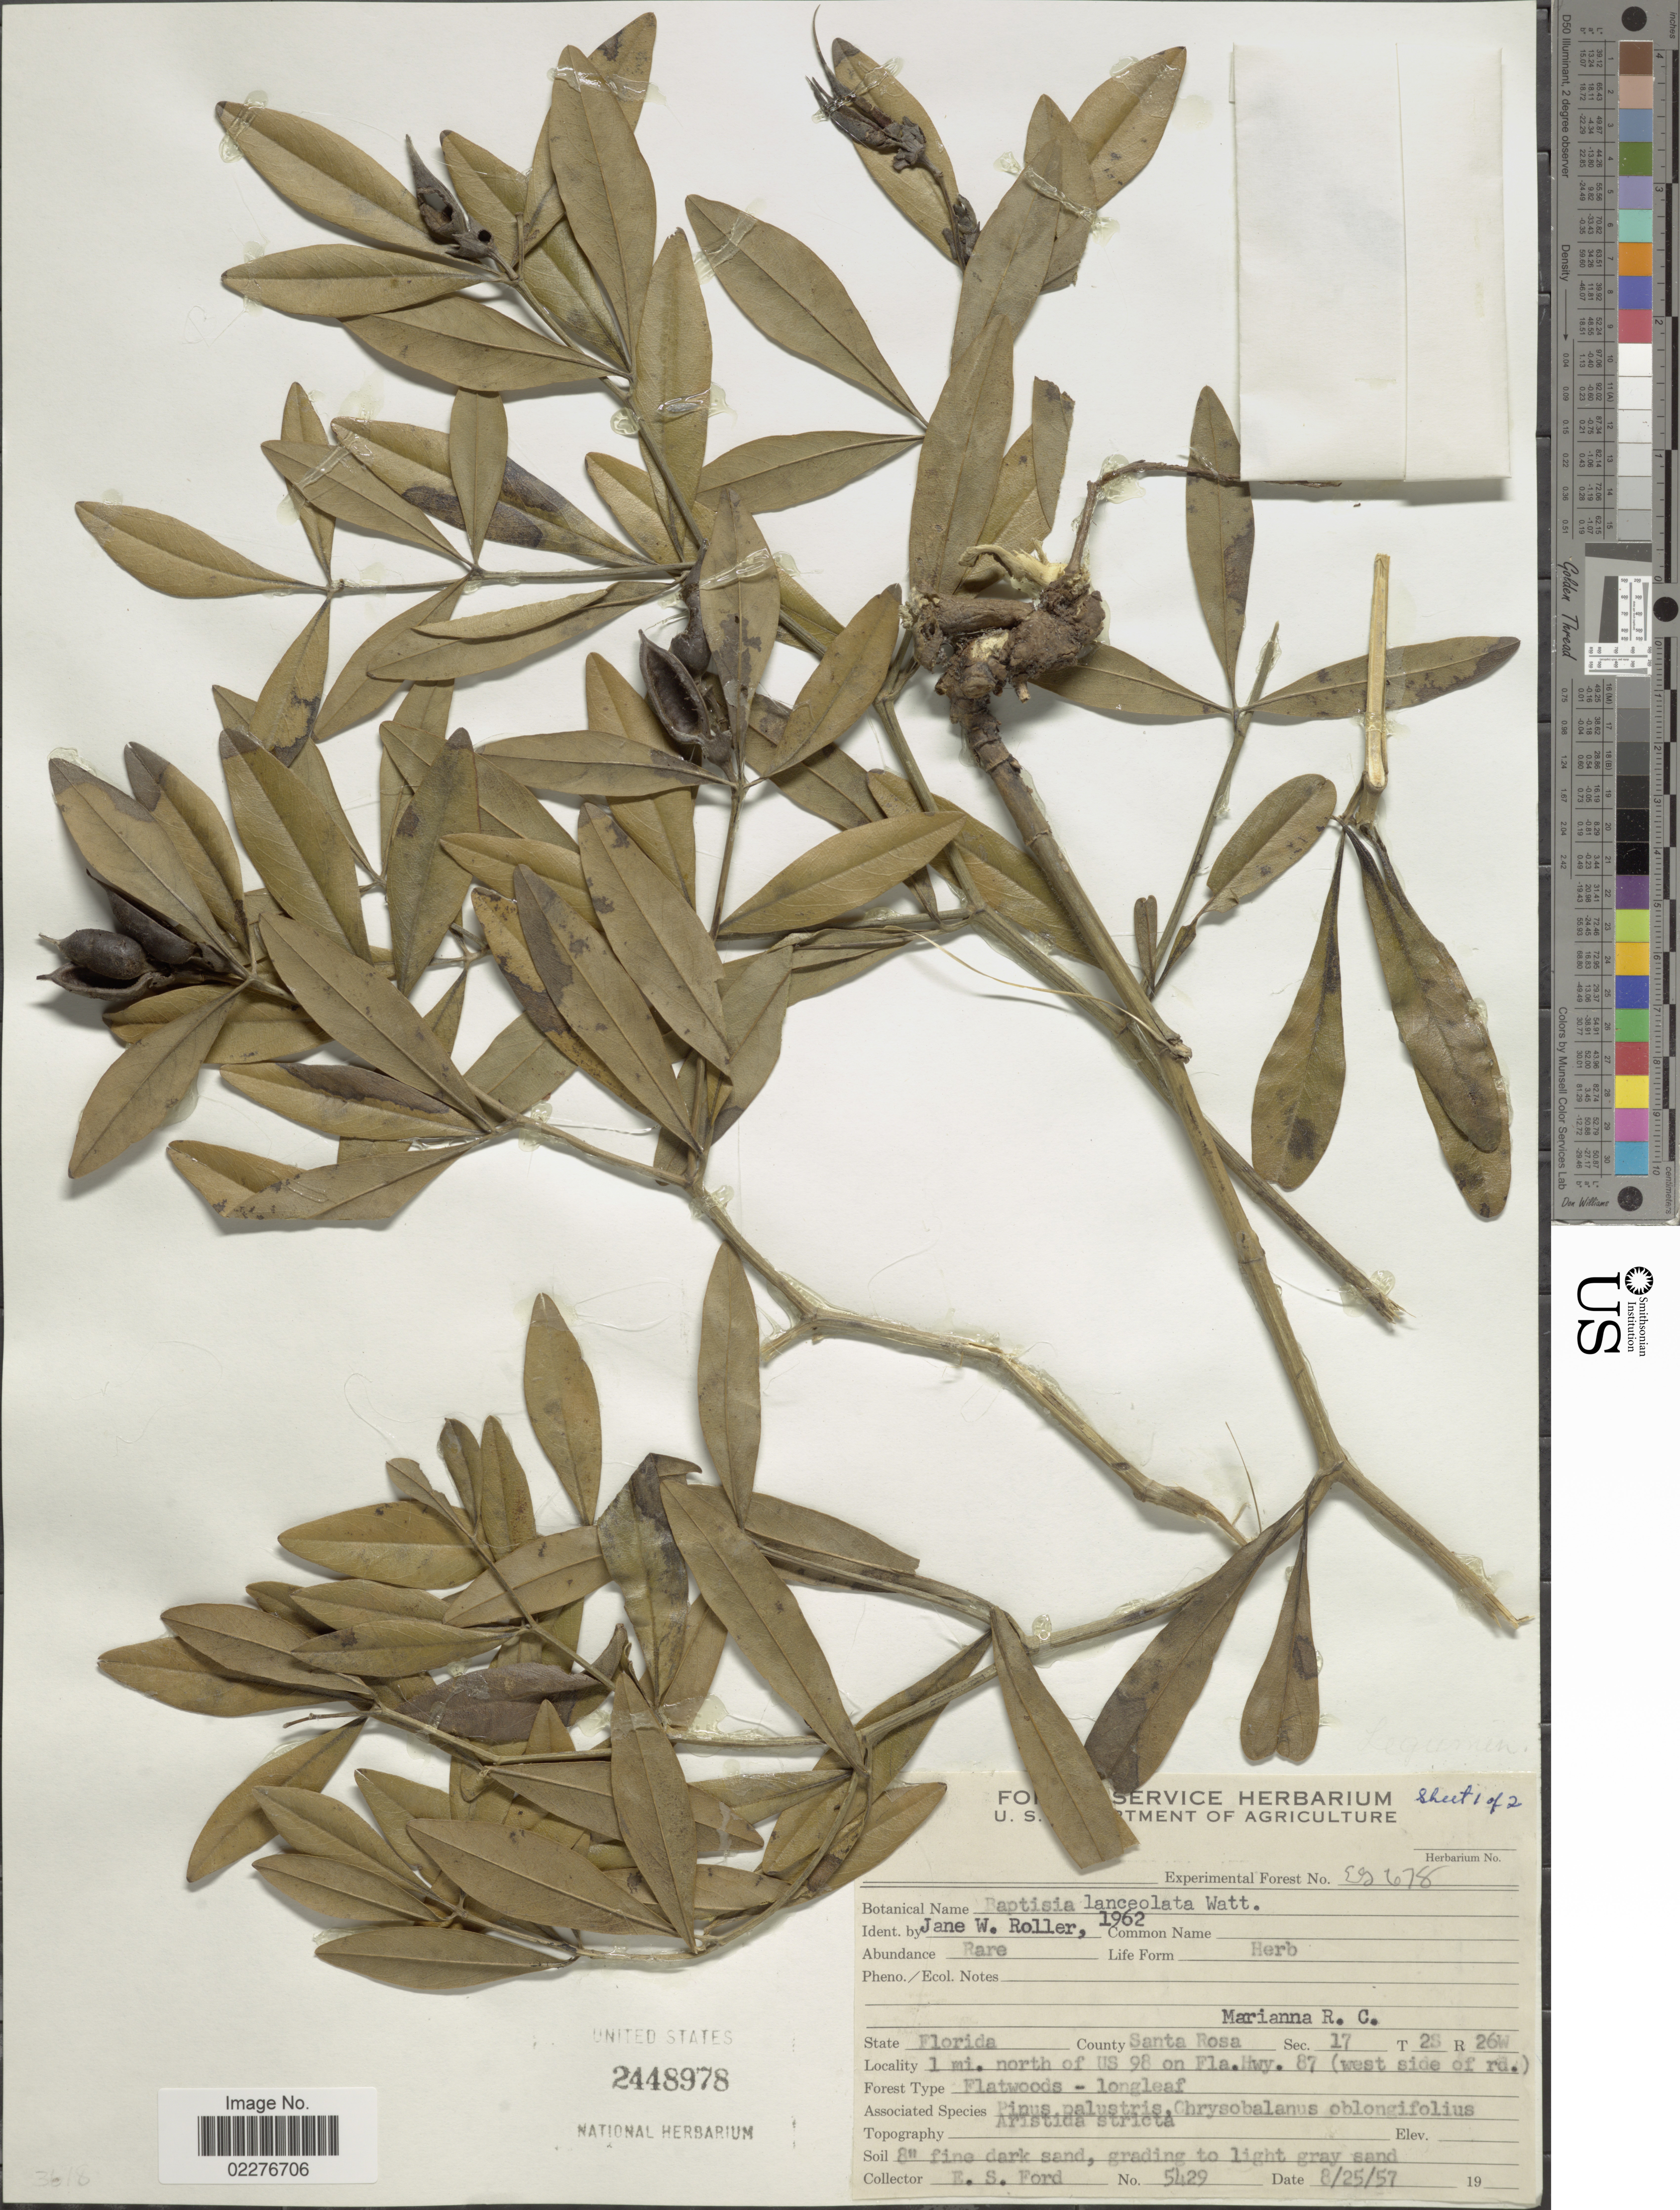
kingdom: Plantae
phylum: Tracheophyta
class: Magnoliopsida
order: Fabales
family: Fabaceae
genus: Baptisia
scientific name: Baptisia lanceolata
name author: (Walter) Elliott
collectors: E. Ford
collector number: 5429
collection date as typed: Transcribed d/m/y: 25/8/57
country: United States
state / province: Florida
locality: County Santa Rosa, Sec 17 T 2S R 26W, 1 mi north of US 98 on Fla Hwy 87 (west side of rd)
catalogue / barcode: US 2448978